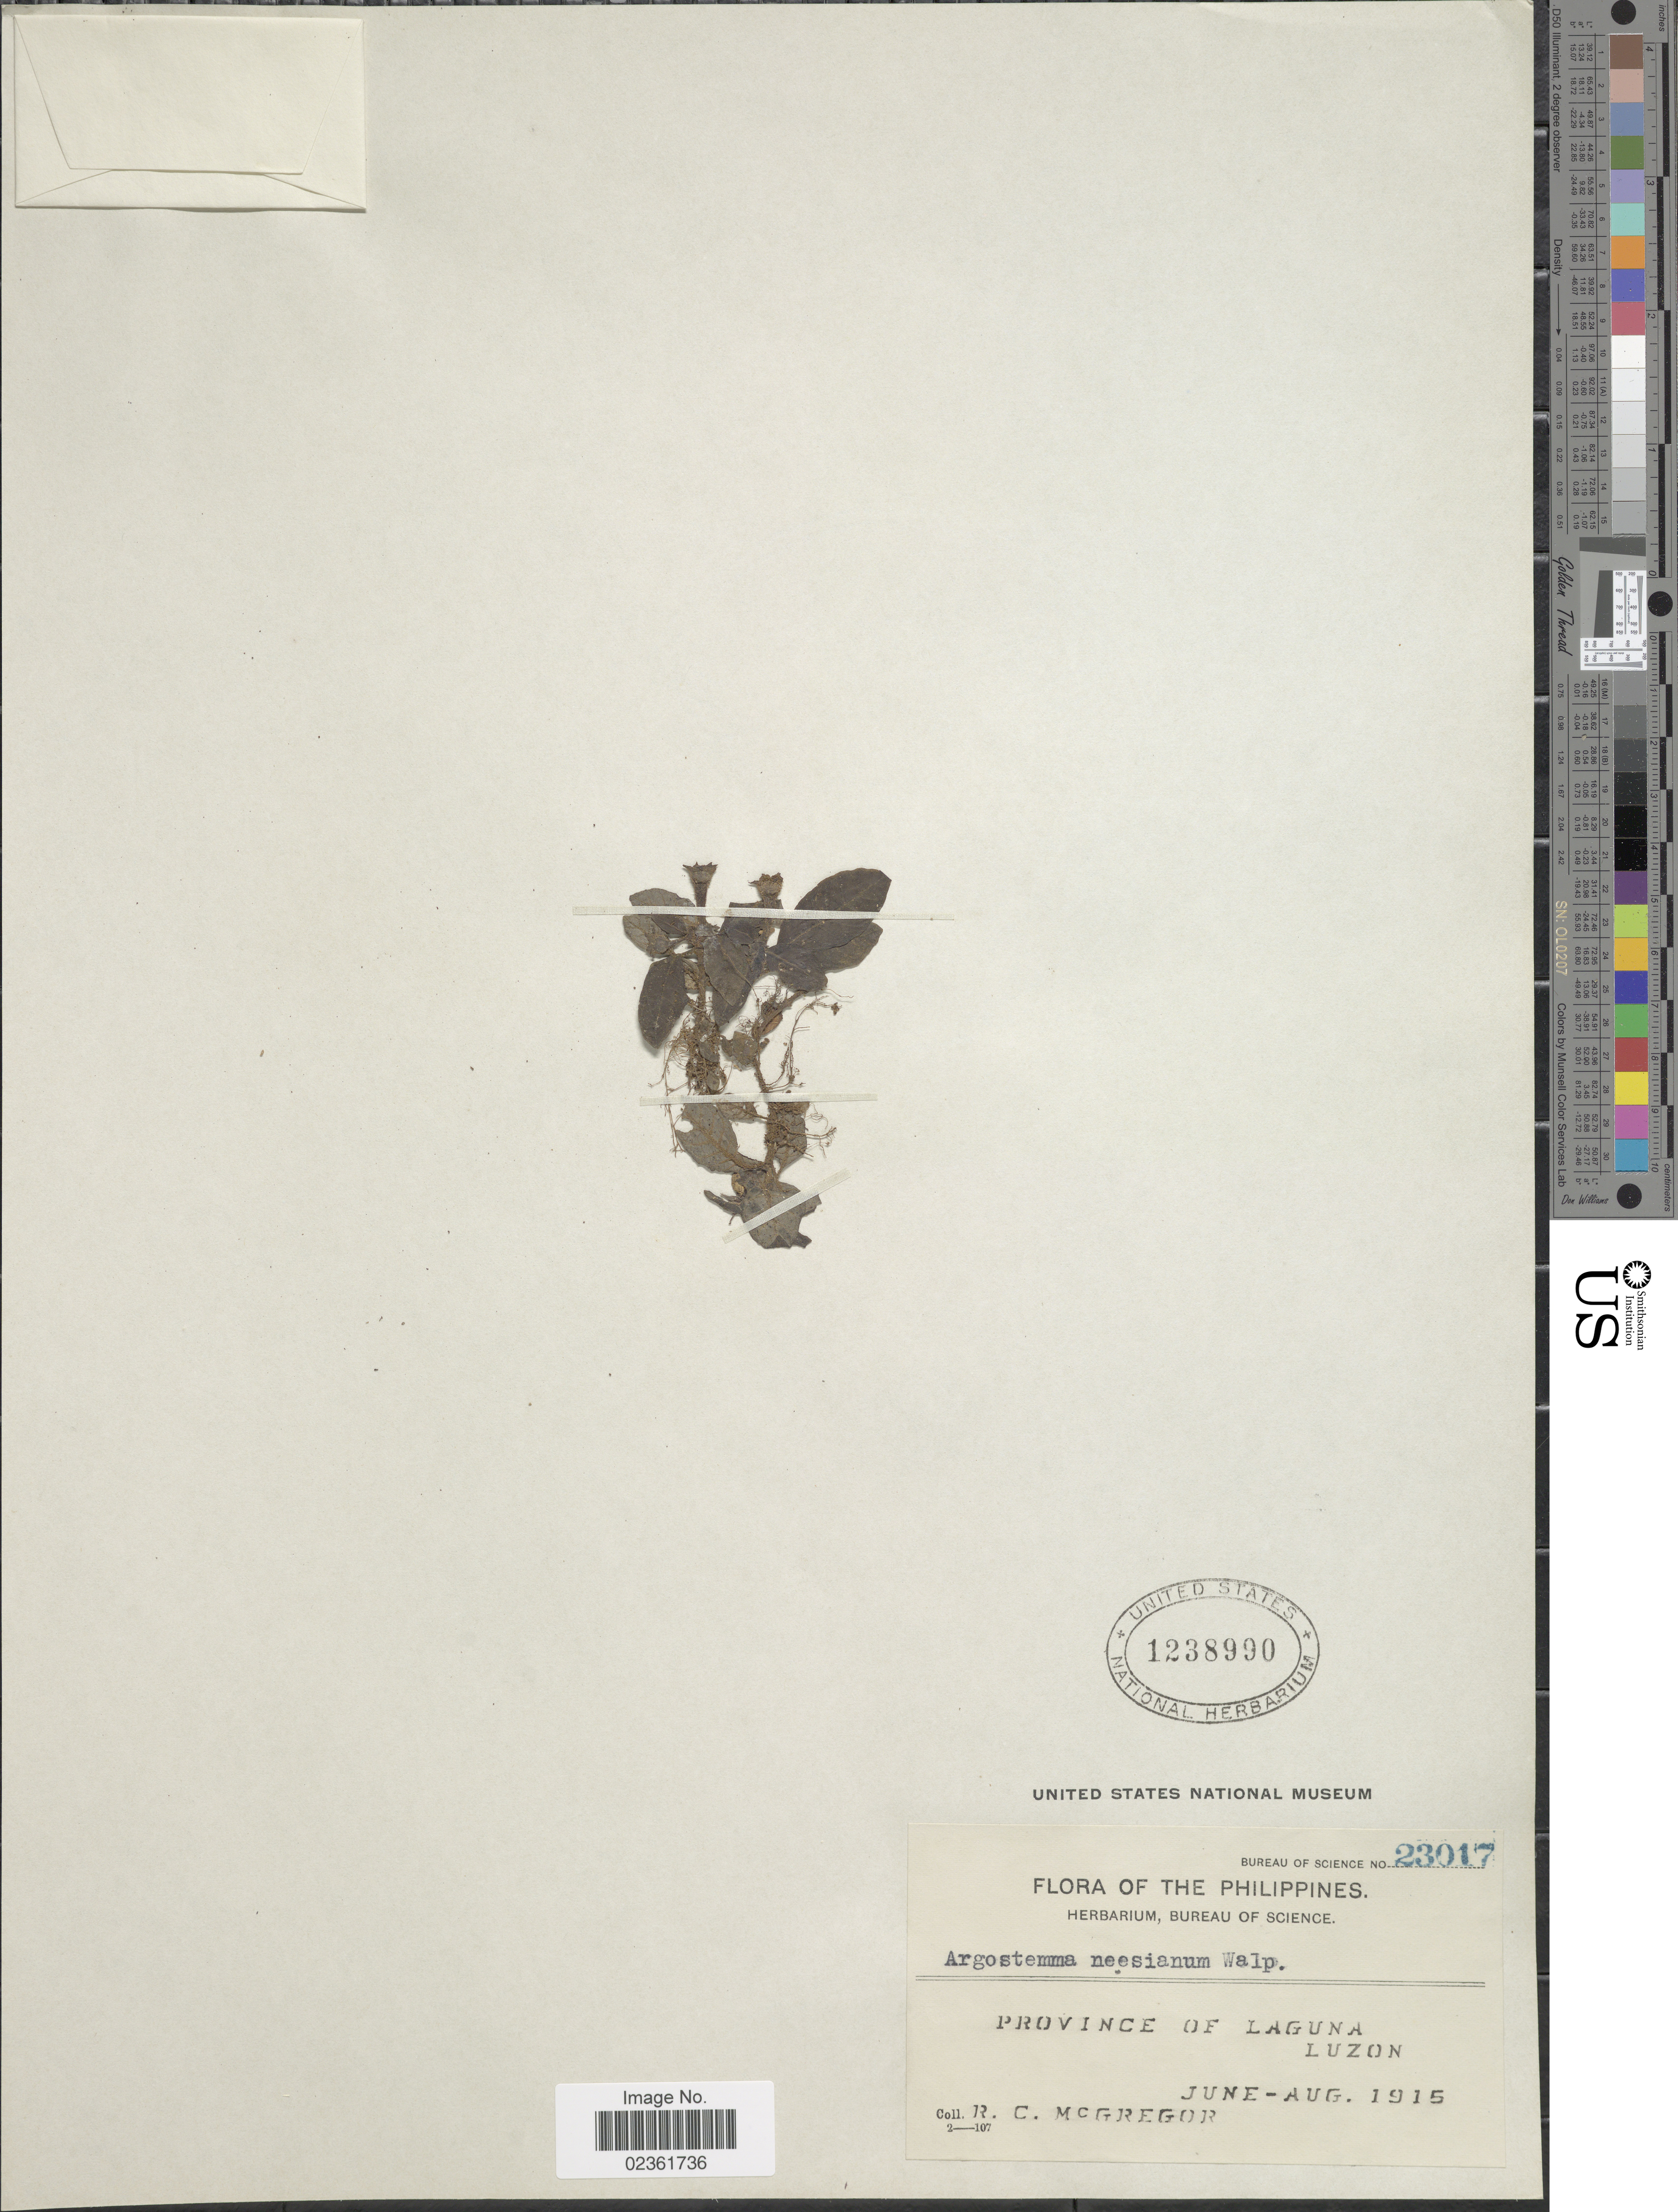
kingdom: Plantae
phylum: Tracheophyta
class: Magnoliopsida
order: Gentianales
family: Rubiaceae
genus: Argostemma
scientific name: Argostemma neesianum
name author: Walp.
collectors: R. C. McGregor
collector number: Bureau of Science 23017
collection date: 1915-06/1915-08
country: Philippines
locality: Province of Laguna, Luzon.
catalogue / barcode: US 1238990